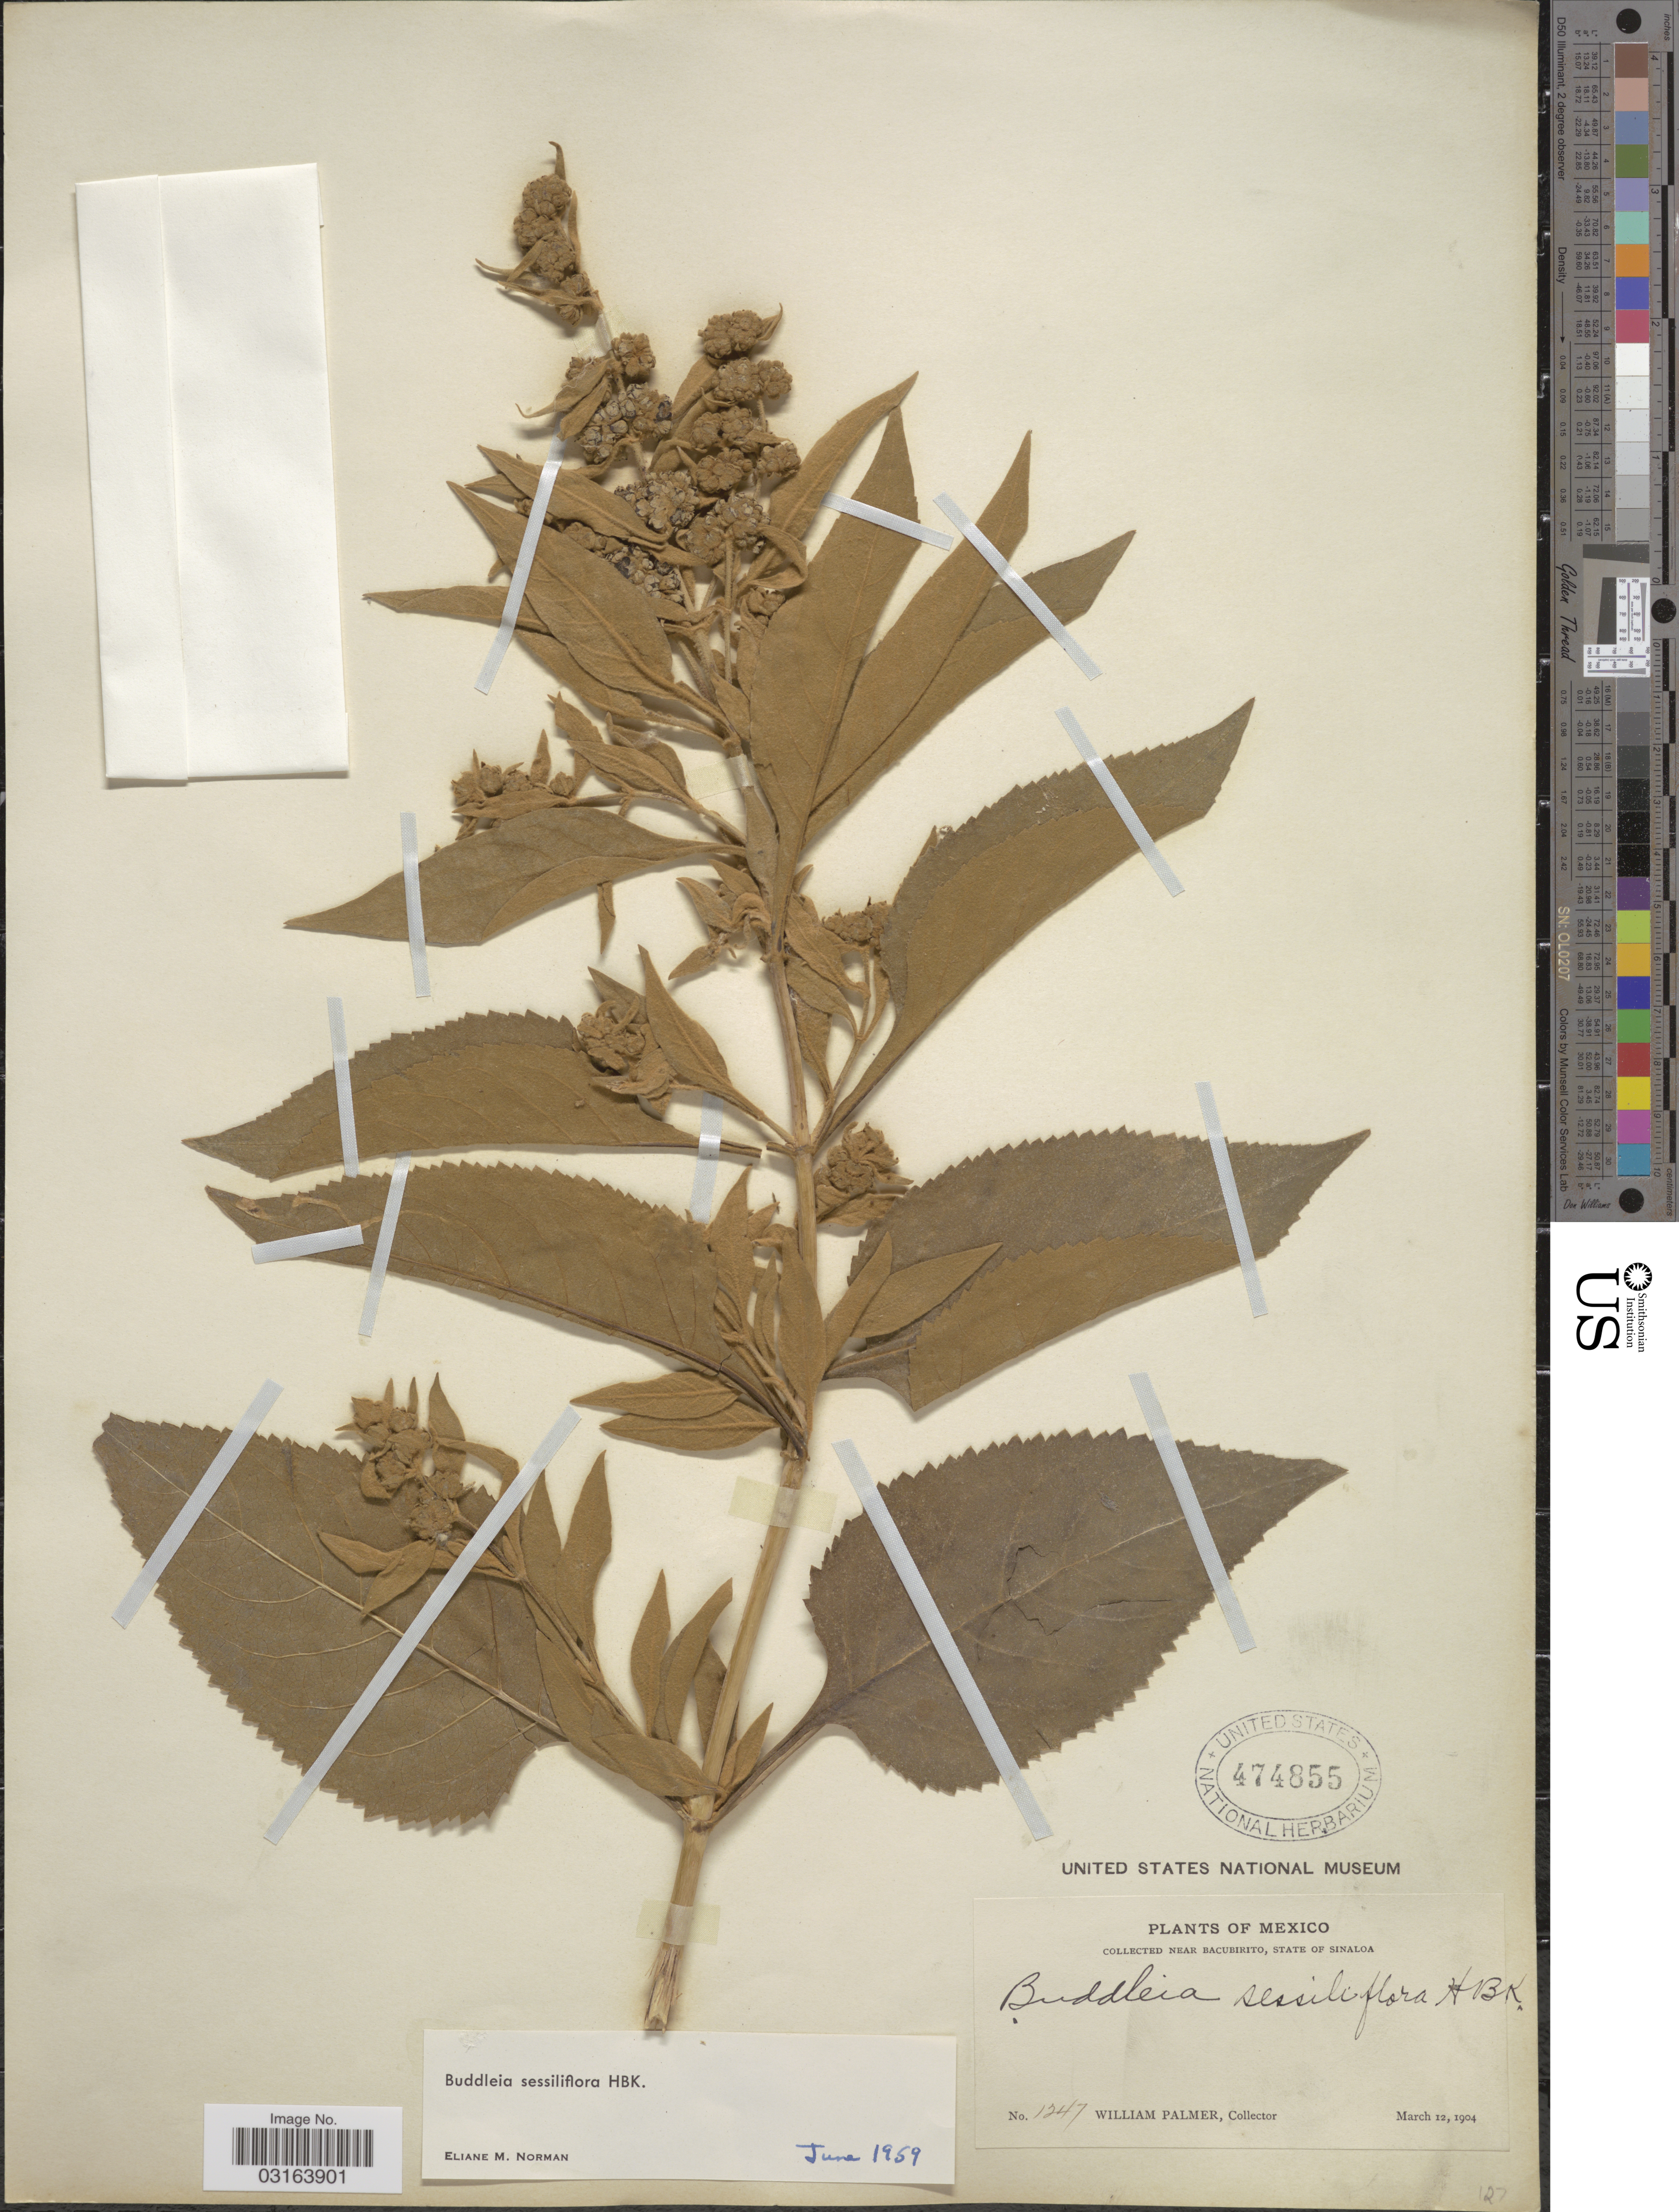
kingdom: Plantae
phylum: Tracheophyta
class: Magnoliopsida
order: Lamiales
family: Scrophulariaceae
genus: Buddleja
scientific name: Buddleja sessiliflora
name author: Kunth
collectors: W. Palmer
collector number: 1247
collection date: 1904-03-12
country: Mexico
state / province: Sinaloa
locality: Near Bacubirito.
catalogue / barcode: US 474855